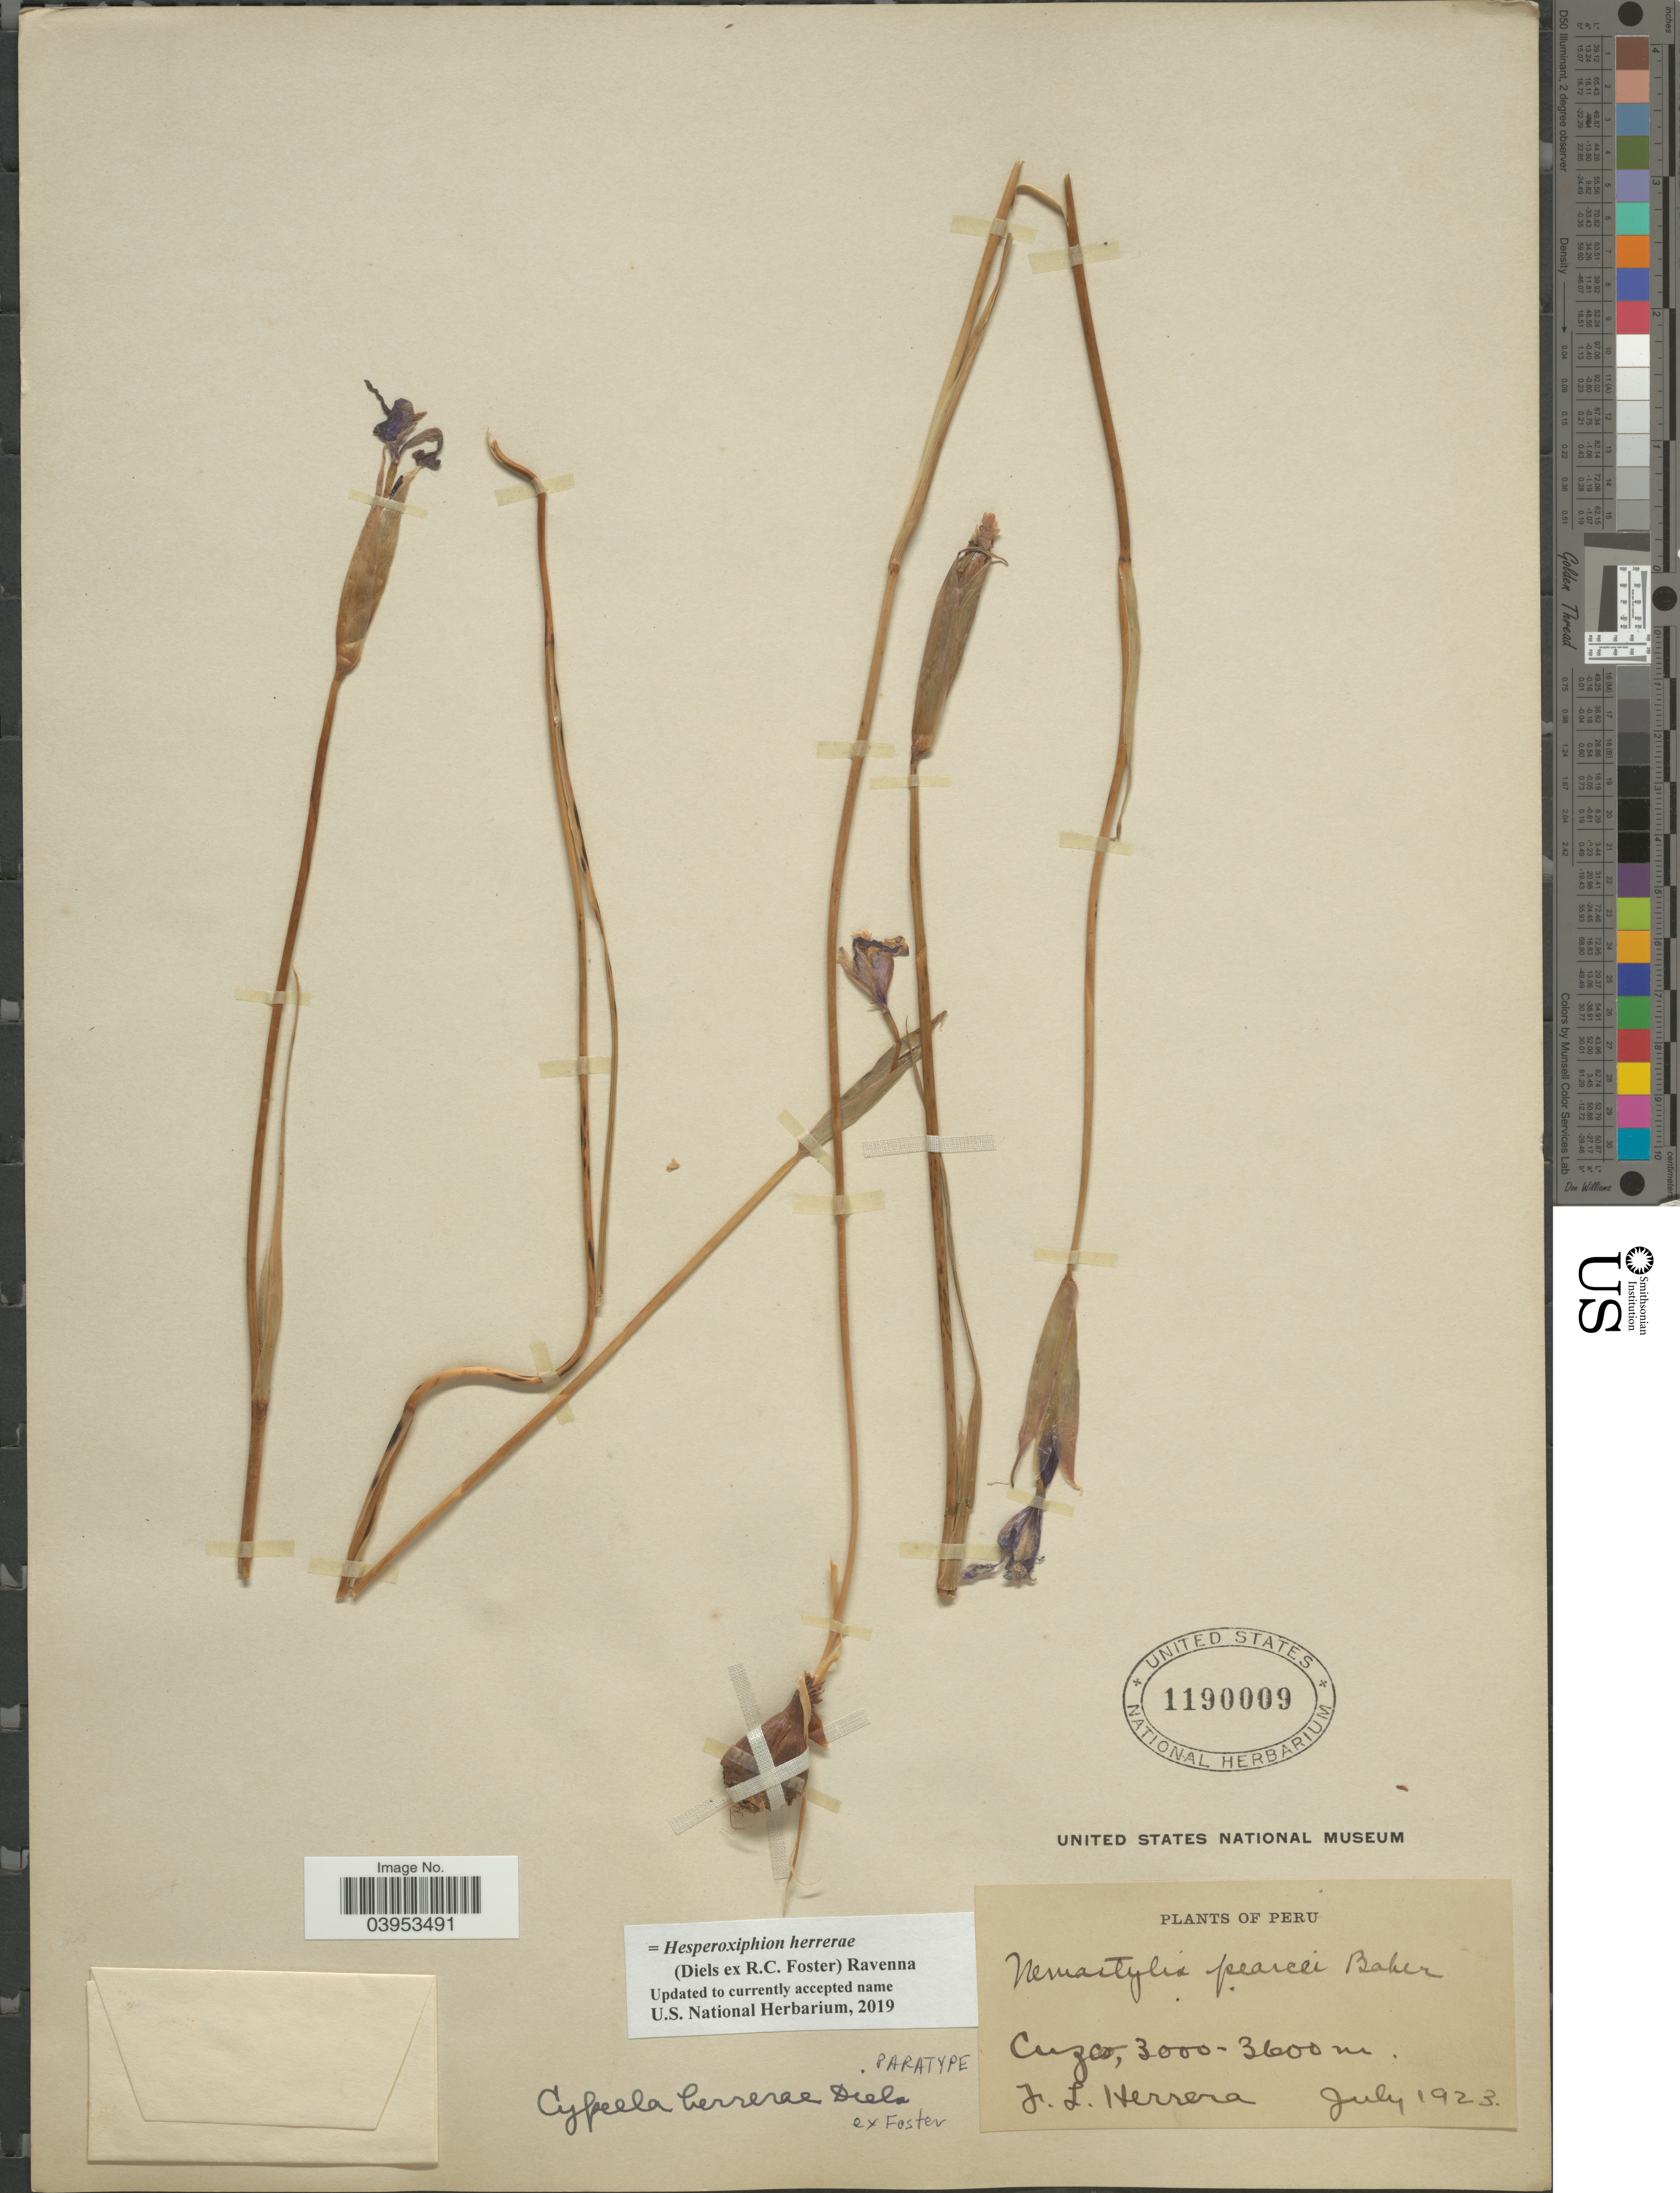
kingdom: Plantae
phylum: Tracheophyta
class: Liliopsida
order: Asparagales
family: Iridaceae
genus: Hesperoxiphion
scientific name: Hesperoxiphion herrerae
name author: (R.C. Foster) Ravenna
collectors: F. L. Herrera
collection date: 1923-07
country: Peru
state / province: Cusco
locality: Cuzco.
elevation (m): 3000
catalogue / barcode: US 1190009